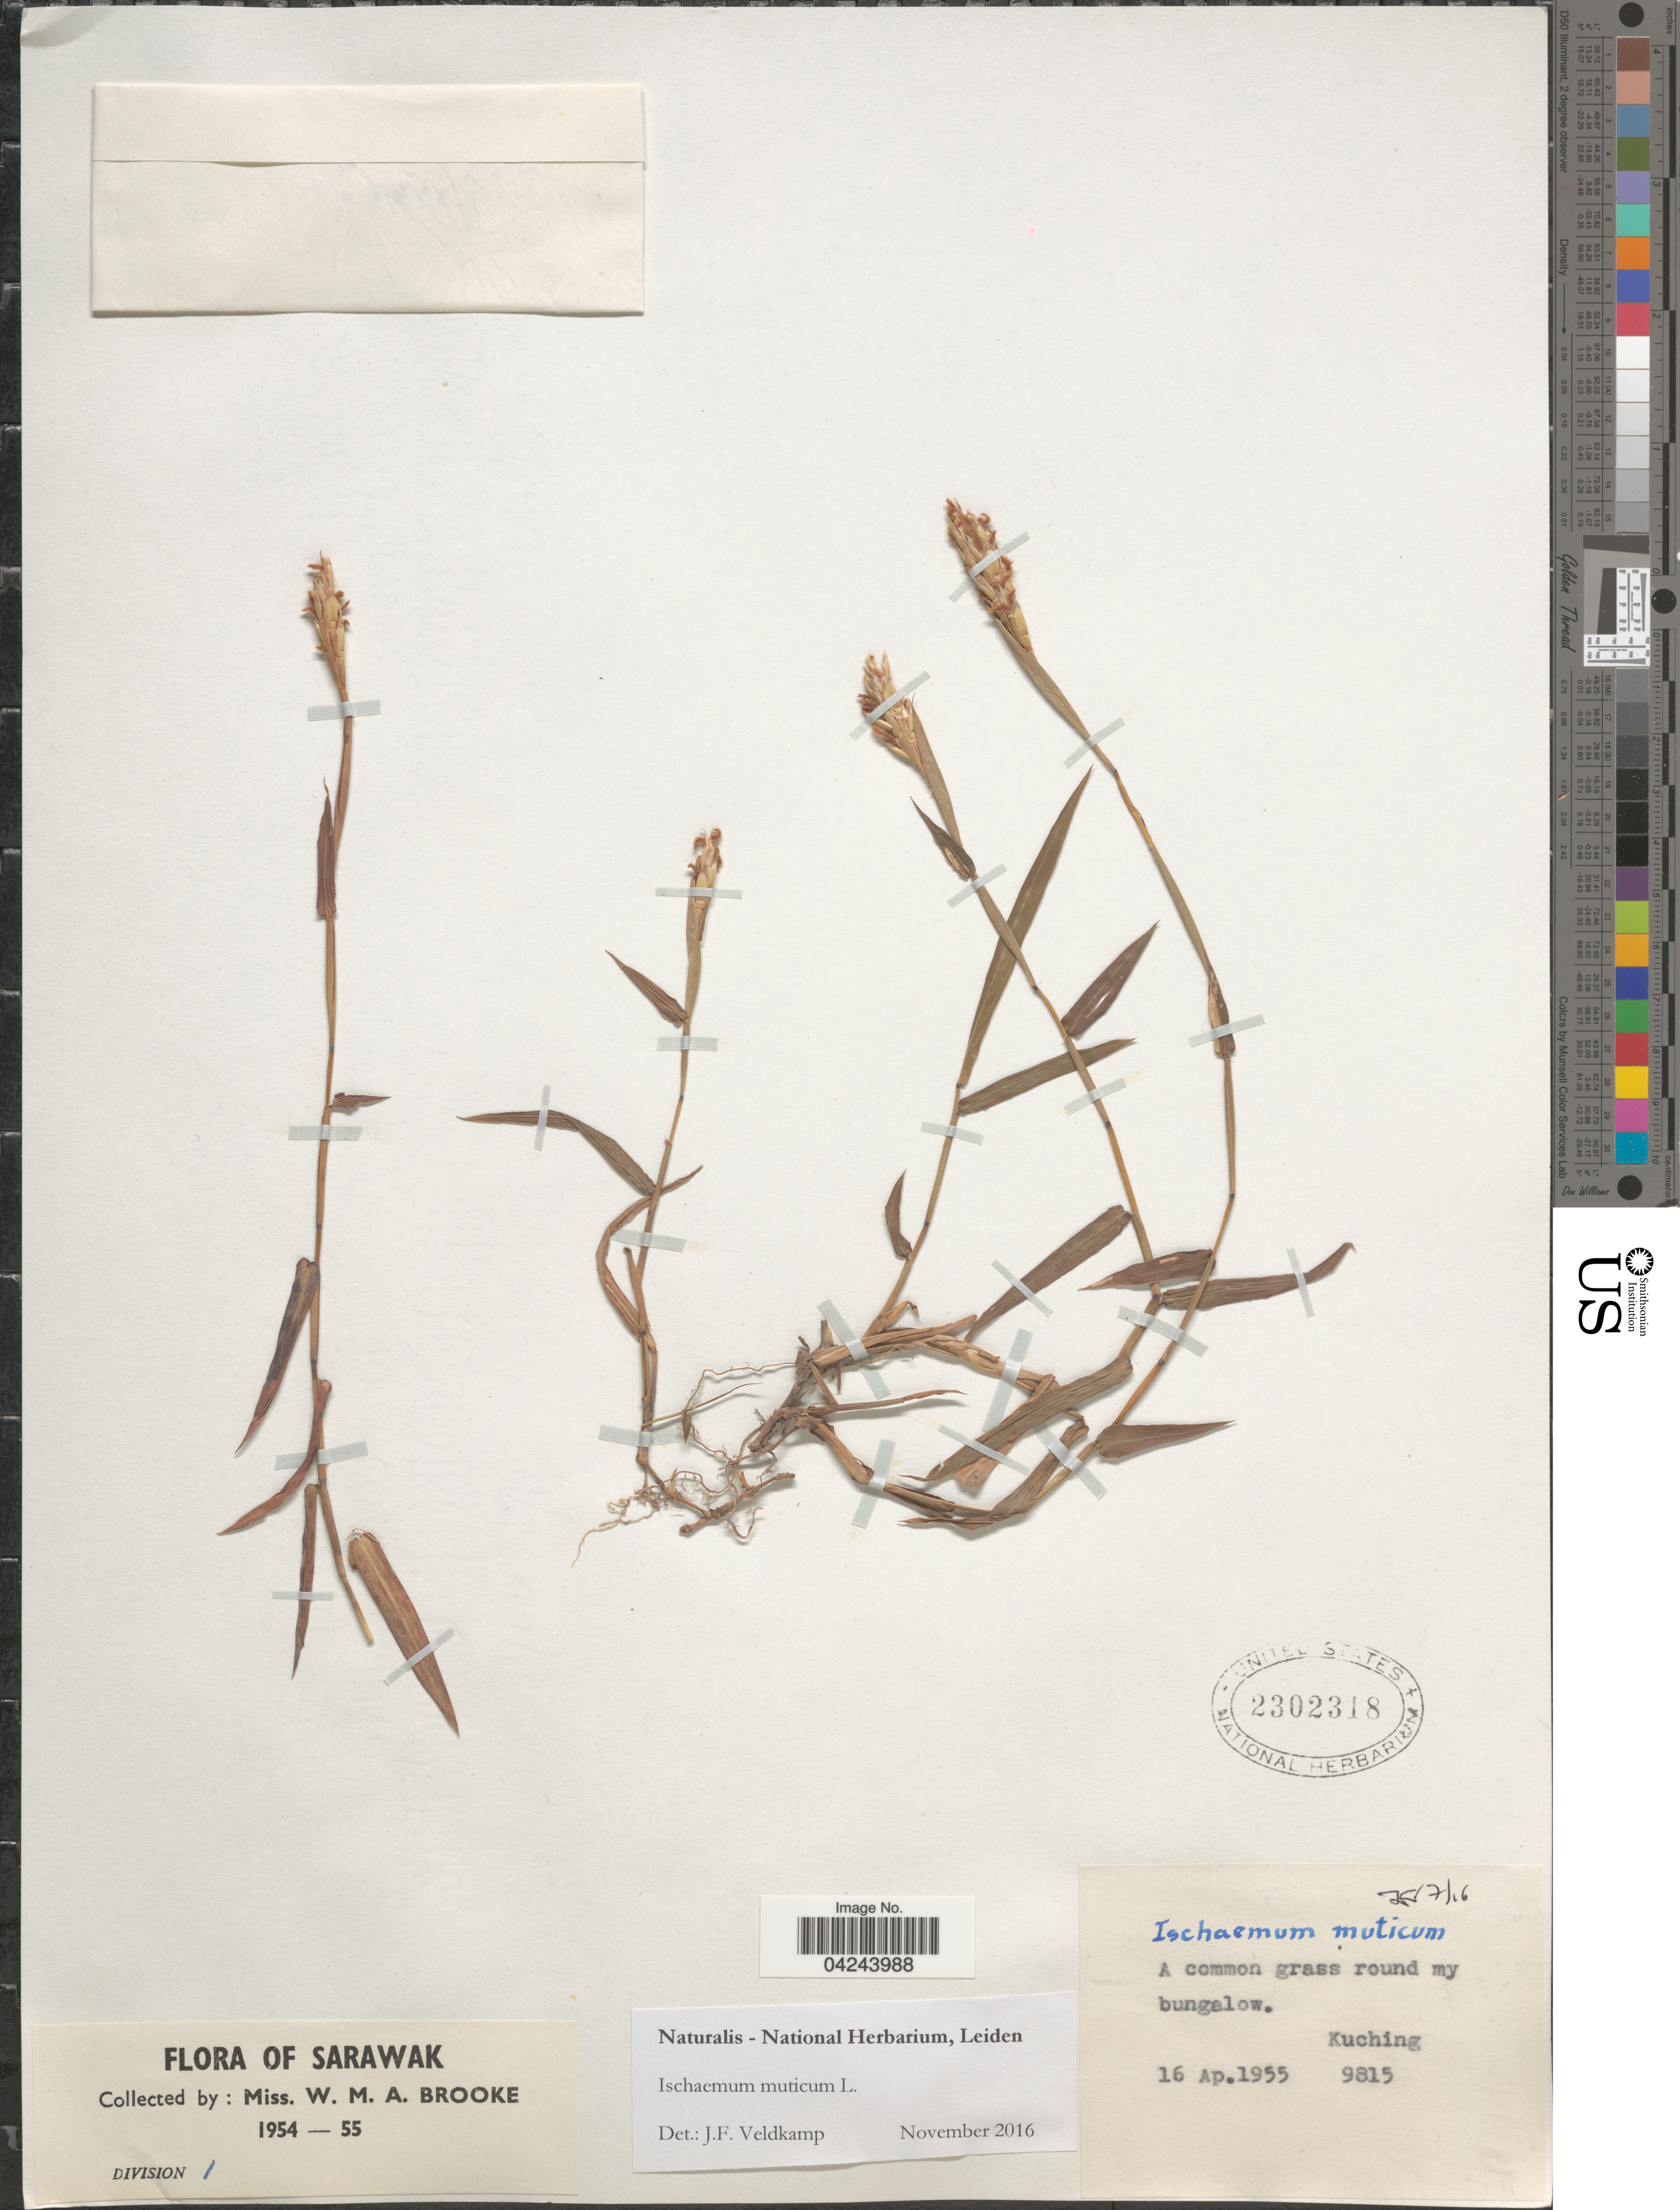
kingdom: Plantae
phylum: Tracheophyta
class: Liliopsida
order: Poales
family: Poaceae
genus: Ischaemum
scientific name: Ischaemum sp.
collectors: W. Brooke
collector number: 9815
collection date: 1955-04-16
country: Malaysia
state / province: Sarawak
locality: A common grass round my bungalow. Kuching.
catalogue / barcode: US 2302318